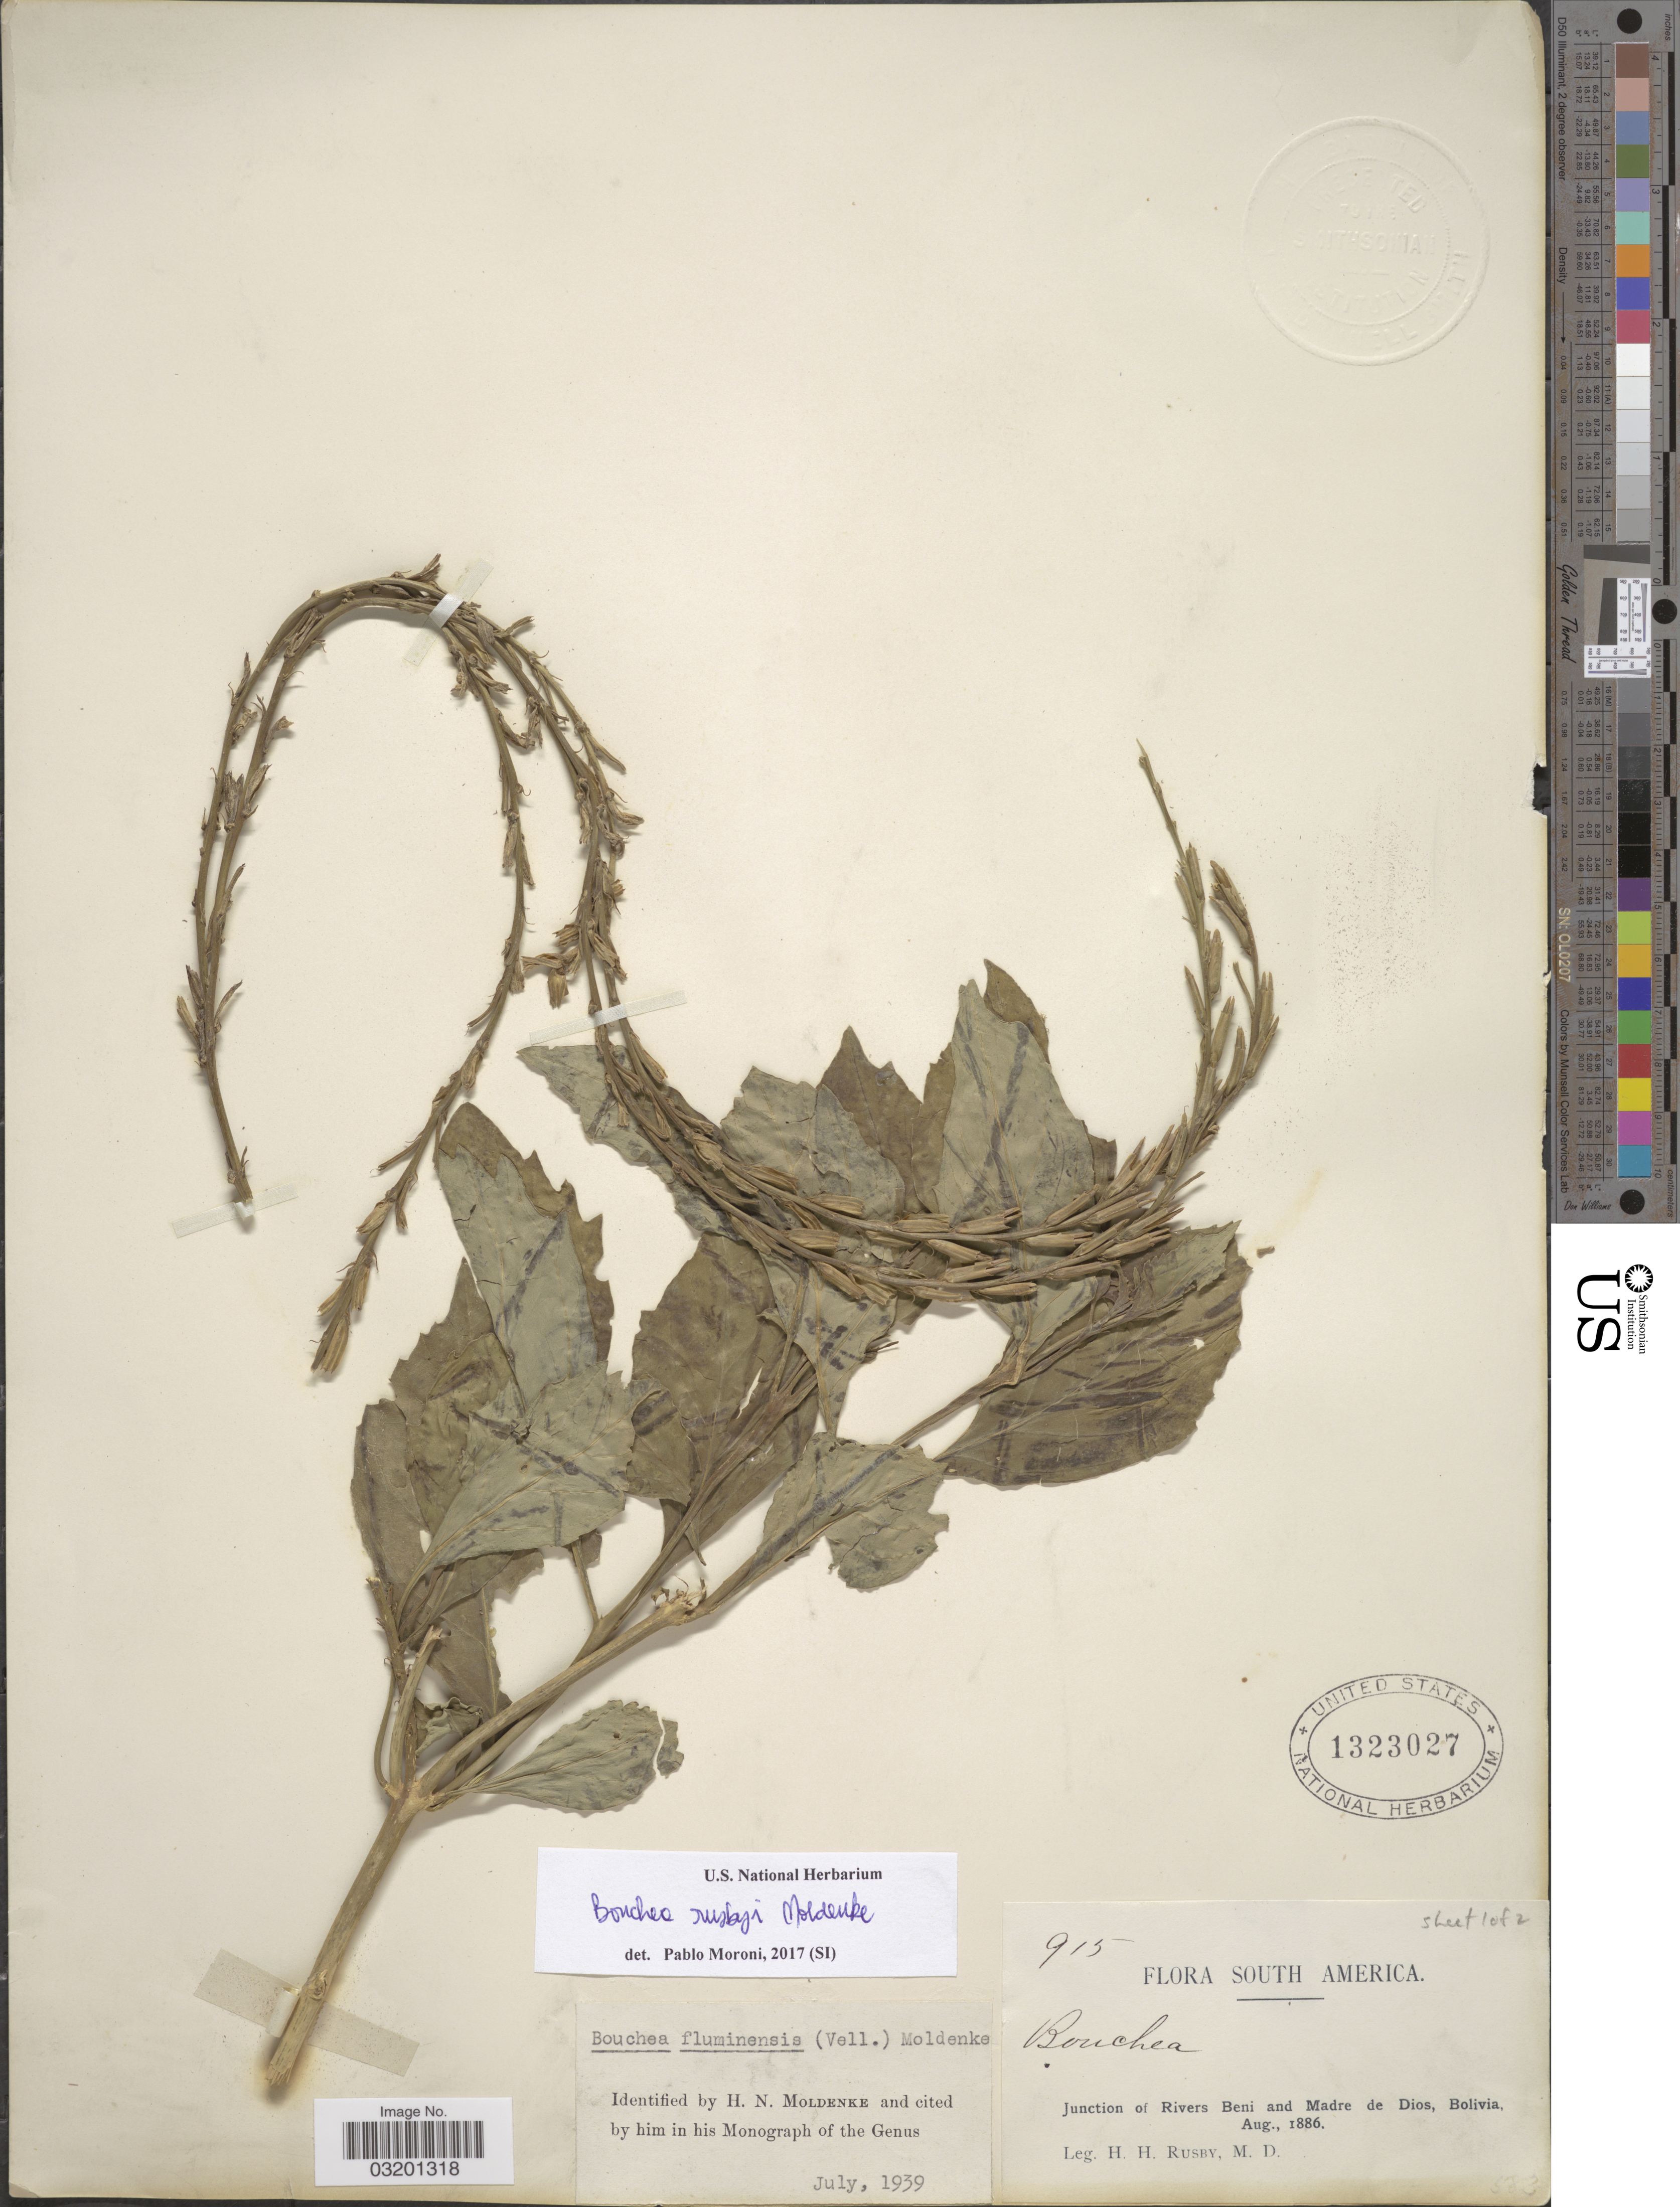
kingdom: Plantae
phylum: Tracheophyta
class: Magnoliopsida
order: Lamiales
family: Verbenaceae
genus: Bouchea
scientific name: Bouchea rusbyi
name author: Moldenke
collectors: H. H. Rusby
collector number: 915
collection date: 1886-08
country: Bolivia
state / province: Beni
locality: Junction of Rivers Beni and Madre de Dios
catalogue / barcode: US 1323027